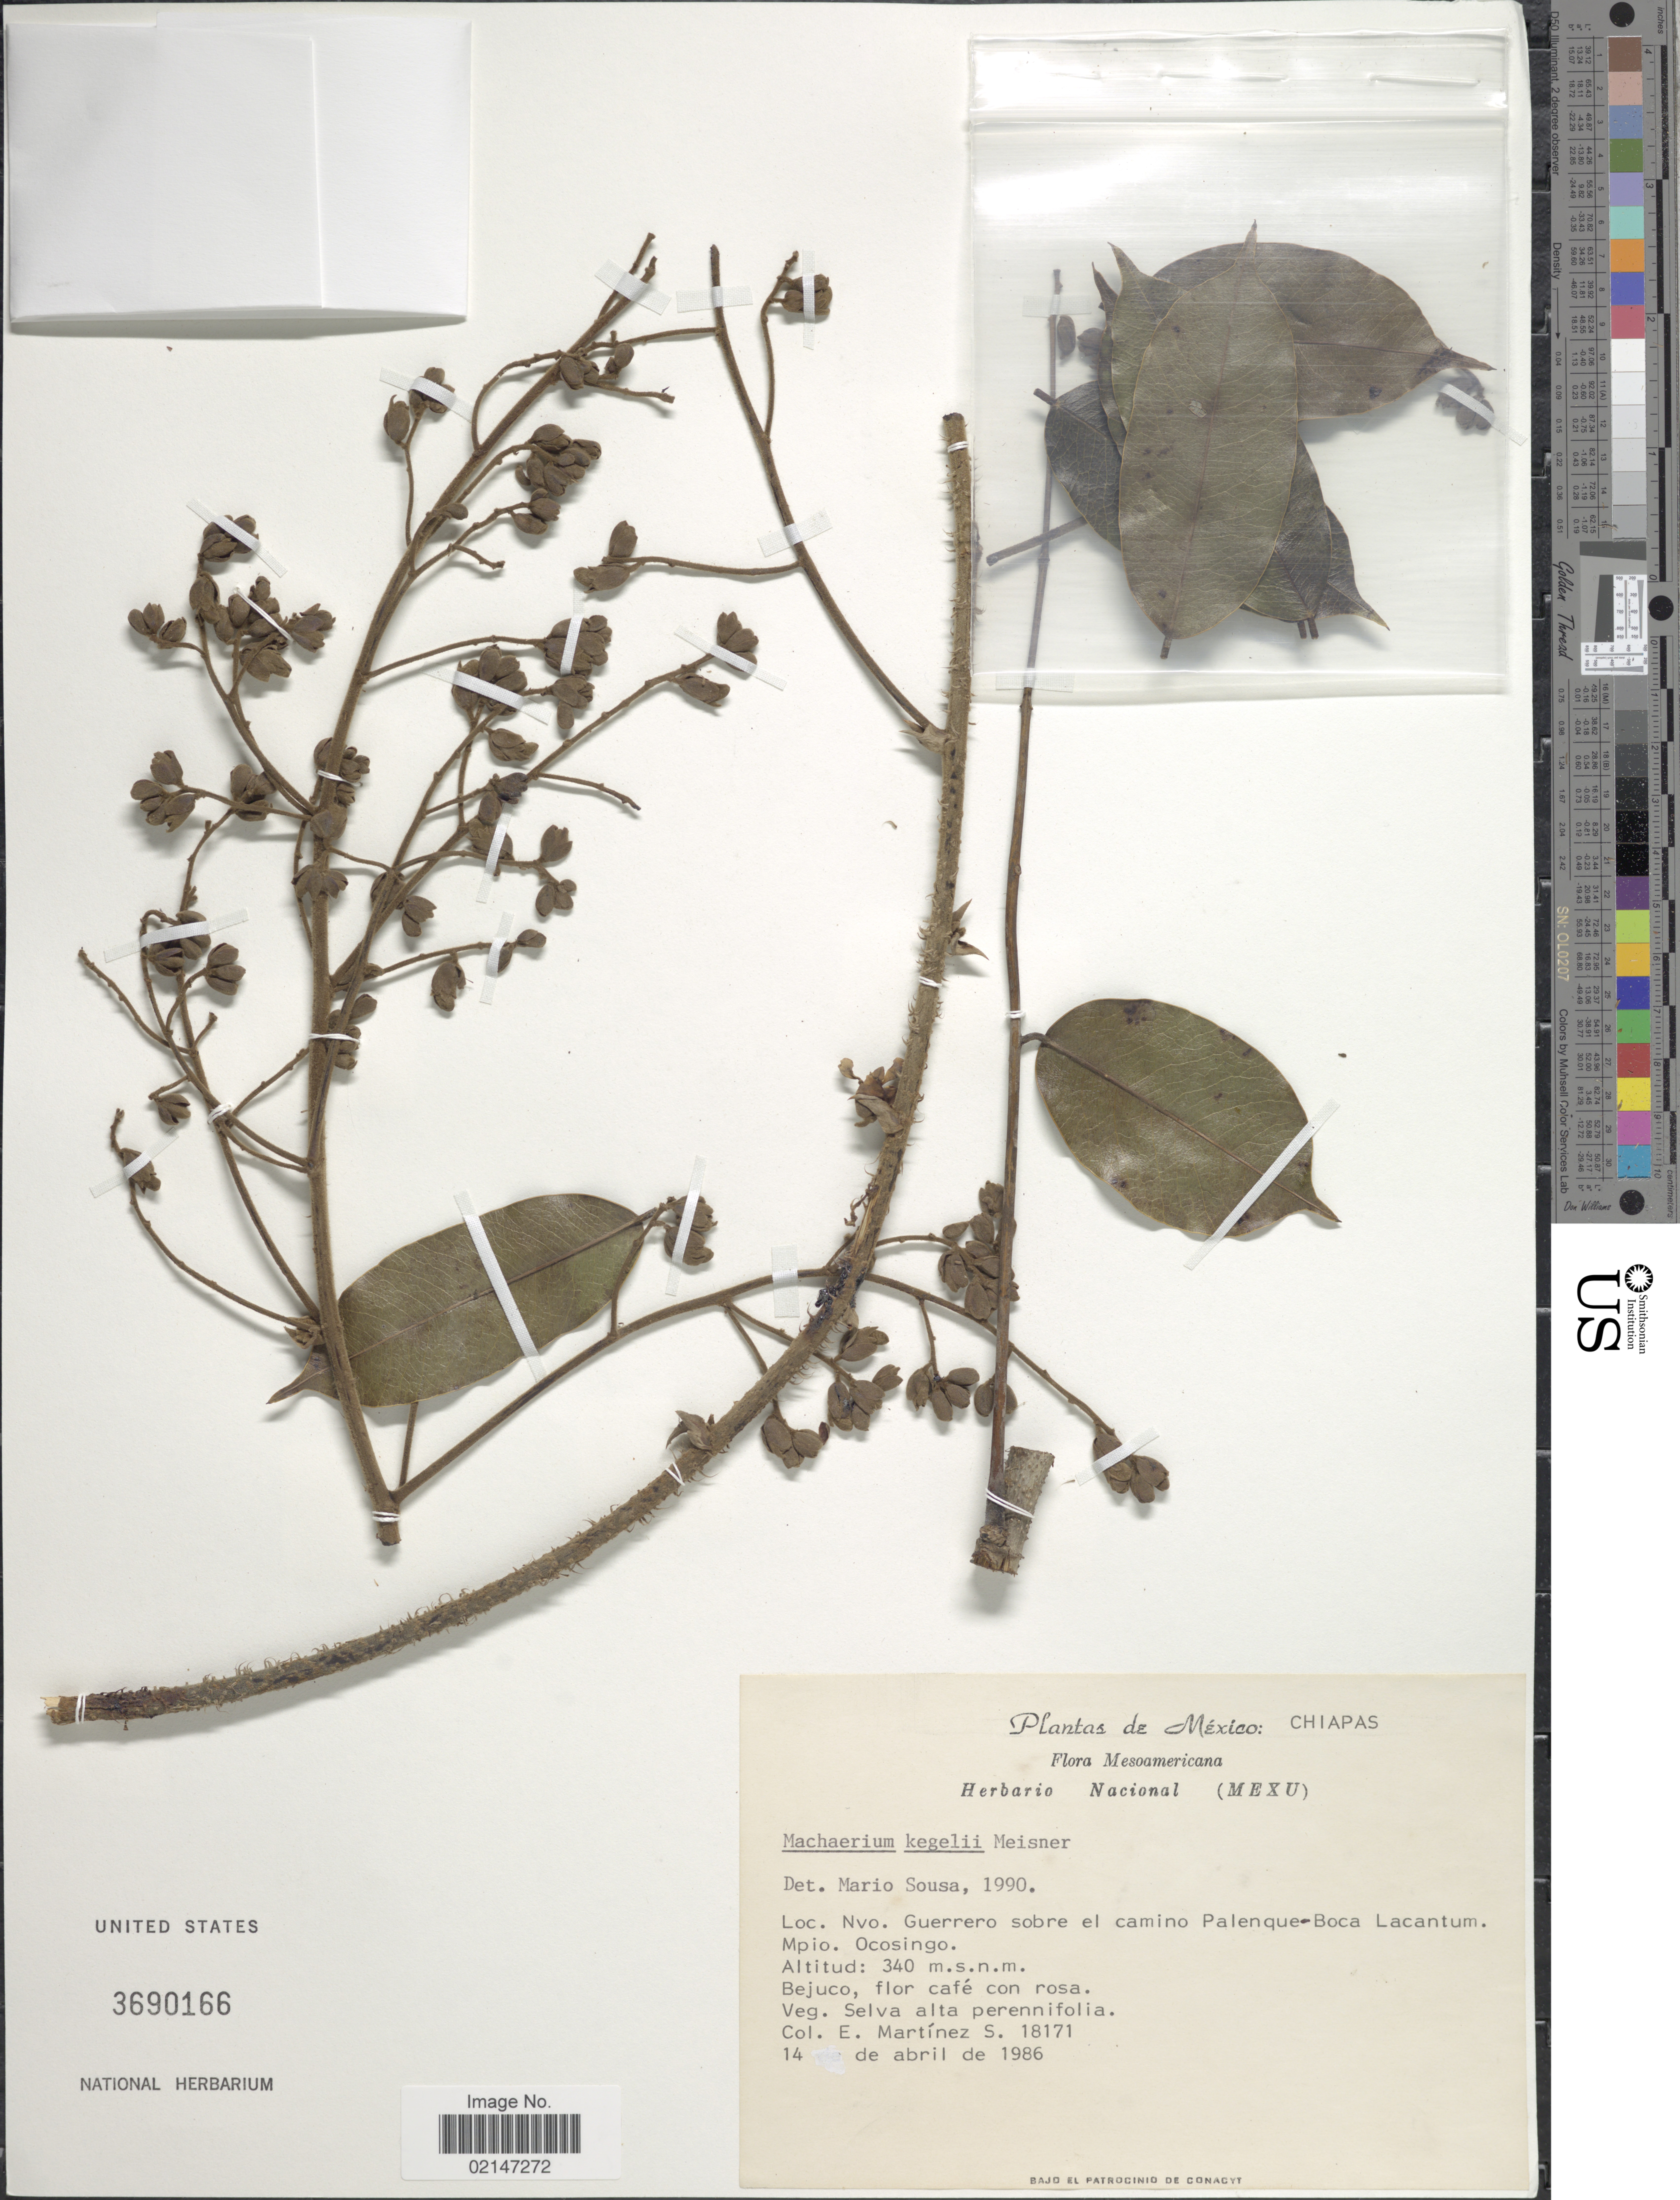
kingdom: Plantae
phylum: Tracheophyta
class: Magnoliopsida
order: Fabales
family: Fabaceae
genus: Machaerium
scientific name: Machaerium kegelii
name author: Meisn.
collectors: E. M. Martínez S.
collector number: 18171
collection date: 1986-04-14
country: Mexico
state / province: Chiapas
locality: Nvo. Guerrero sobre el camino Palenque-Boca Lacantum. Mpio Ocosingo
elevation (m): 340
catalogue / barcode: US 3690166